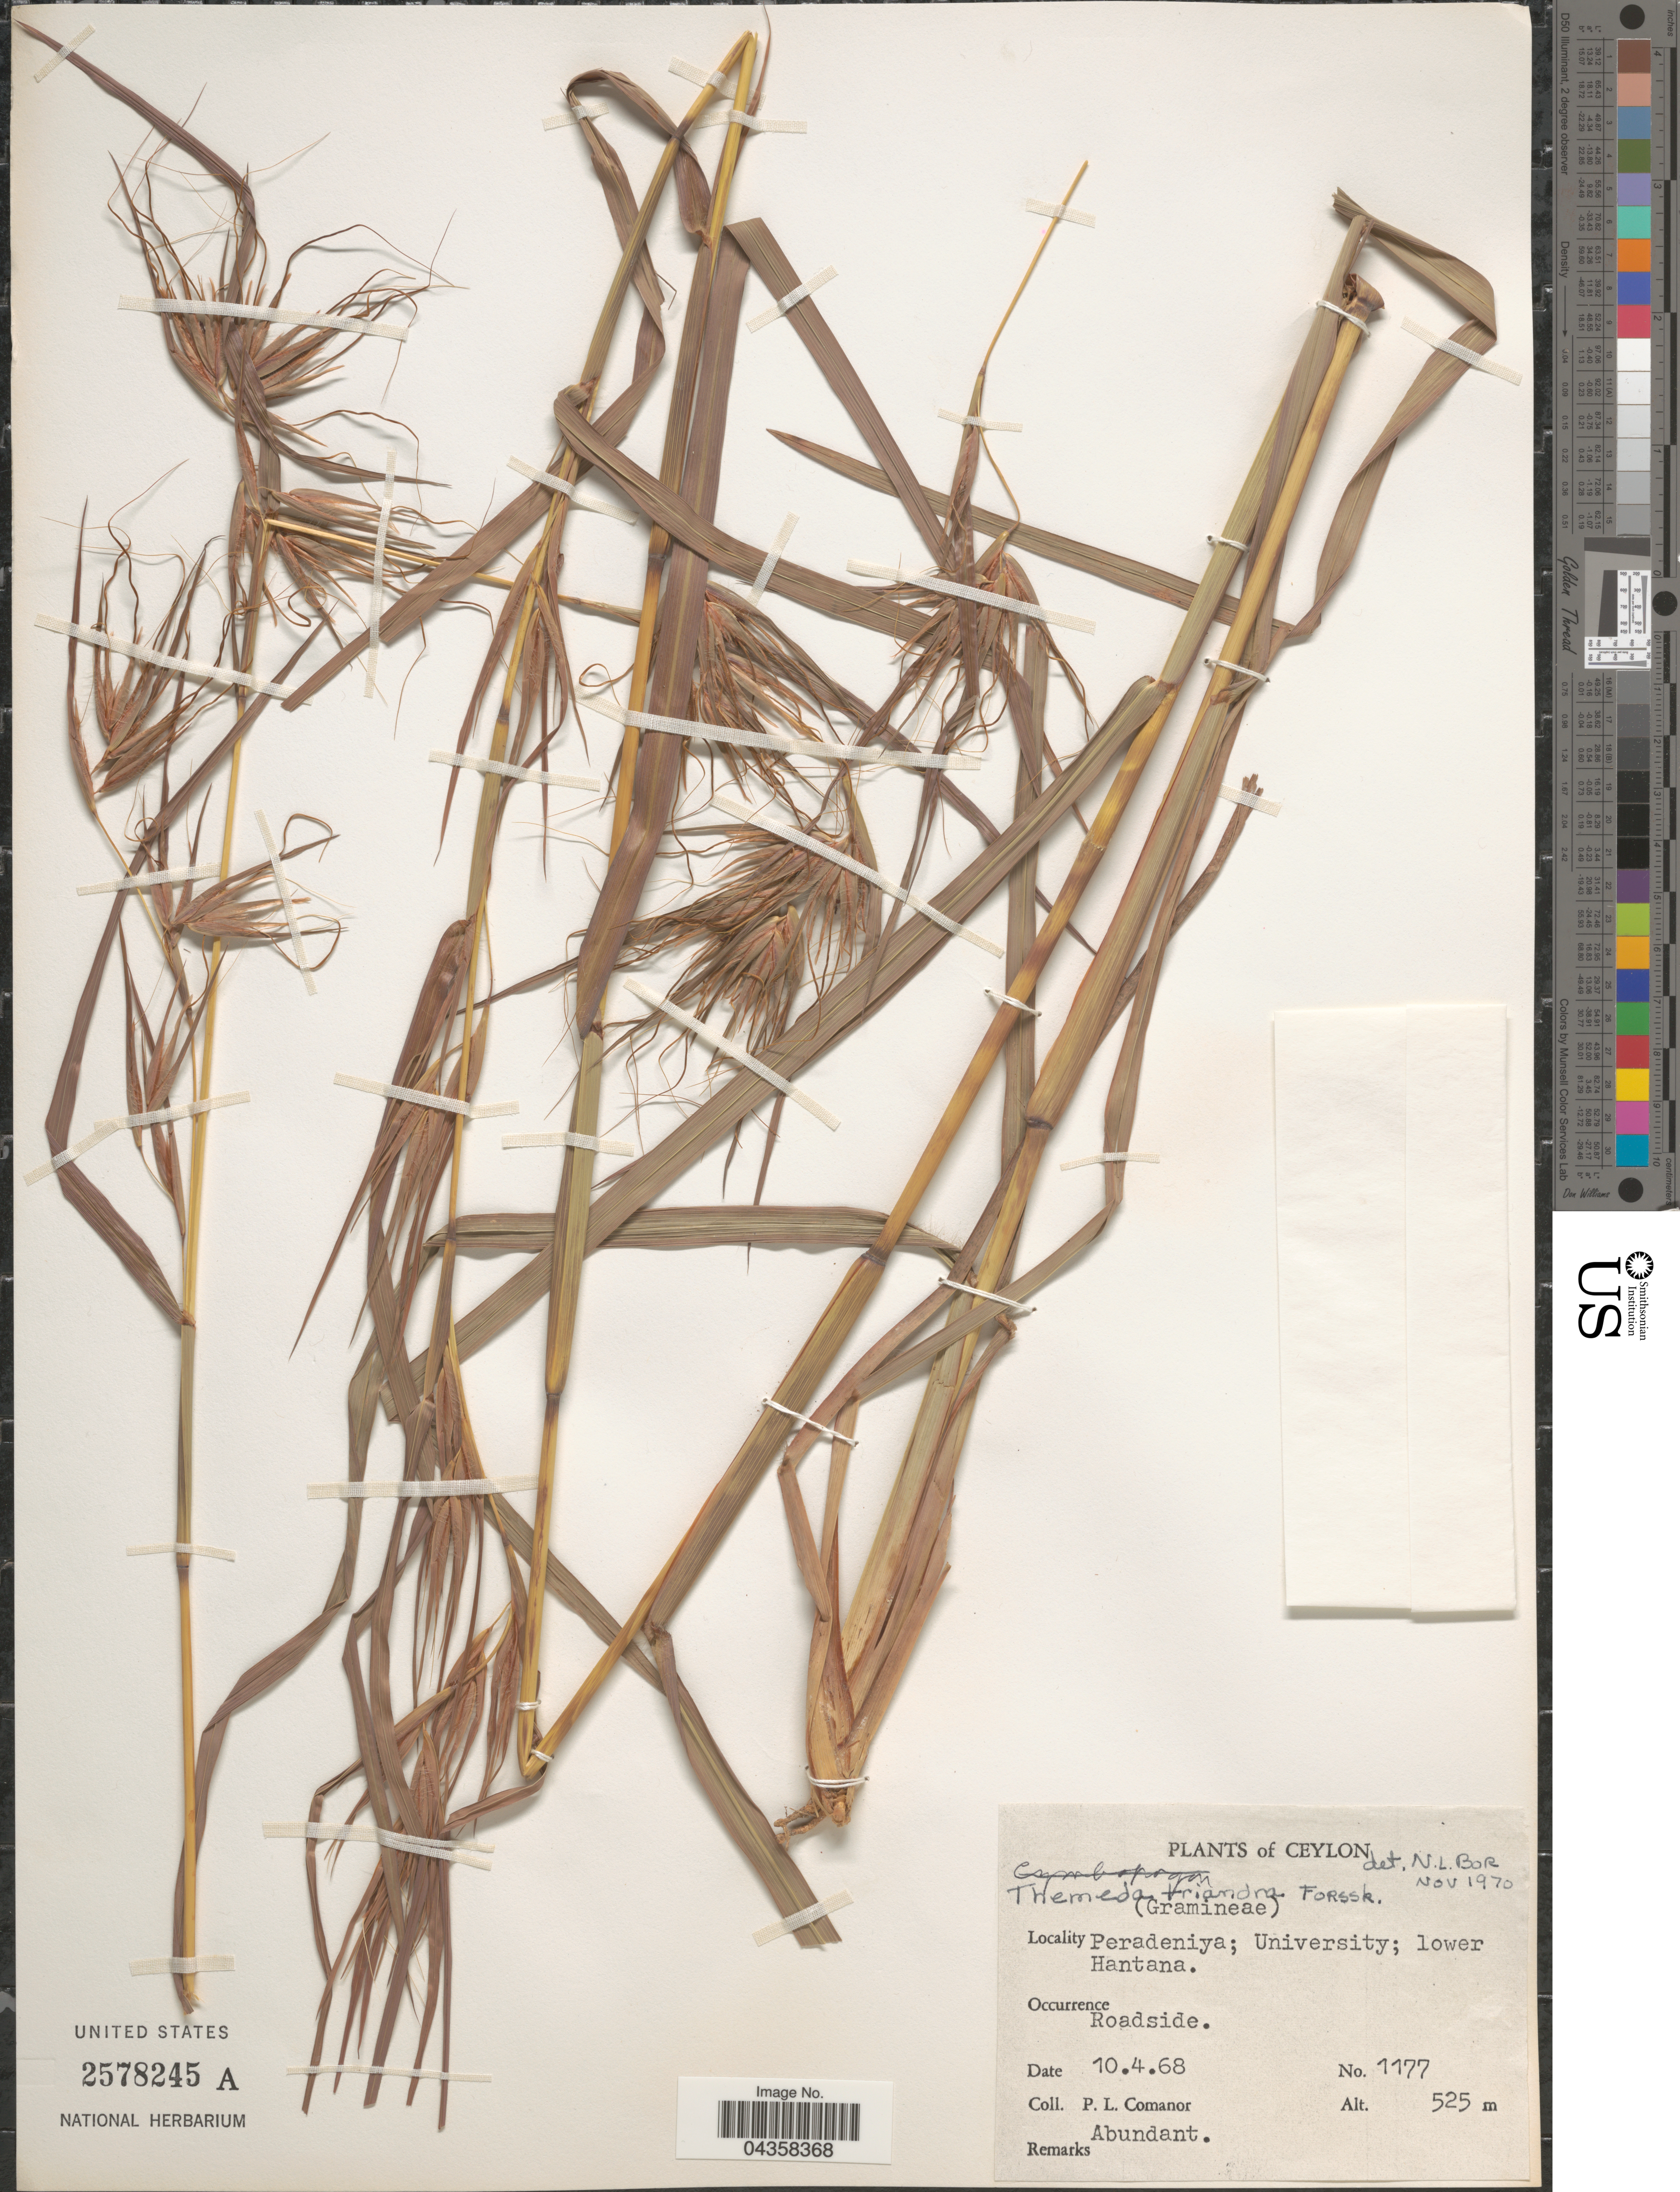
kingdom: Plantae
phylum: Tracheophyta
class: Liliopsida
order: Poales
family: Poaceae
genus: Themeda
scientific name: Themeda triandra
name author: Forssk.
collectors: P. Comanor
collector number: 1177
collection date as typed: Transcribed d/m/y: 10/4/68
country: Sri Lanka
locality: Ceylon. Peradeniya; University; lower Hantana.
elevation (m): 525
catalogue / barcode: US 2578245A